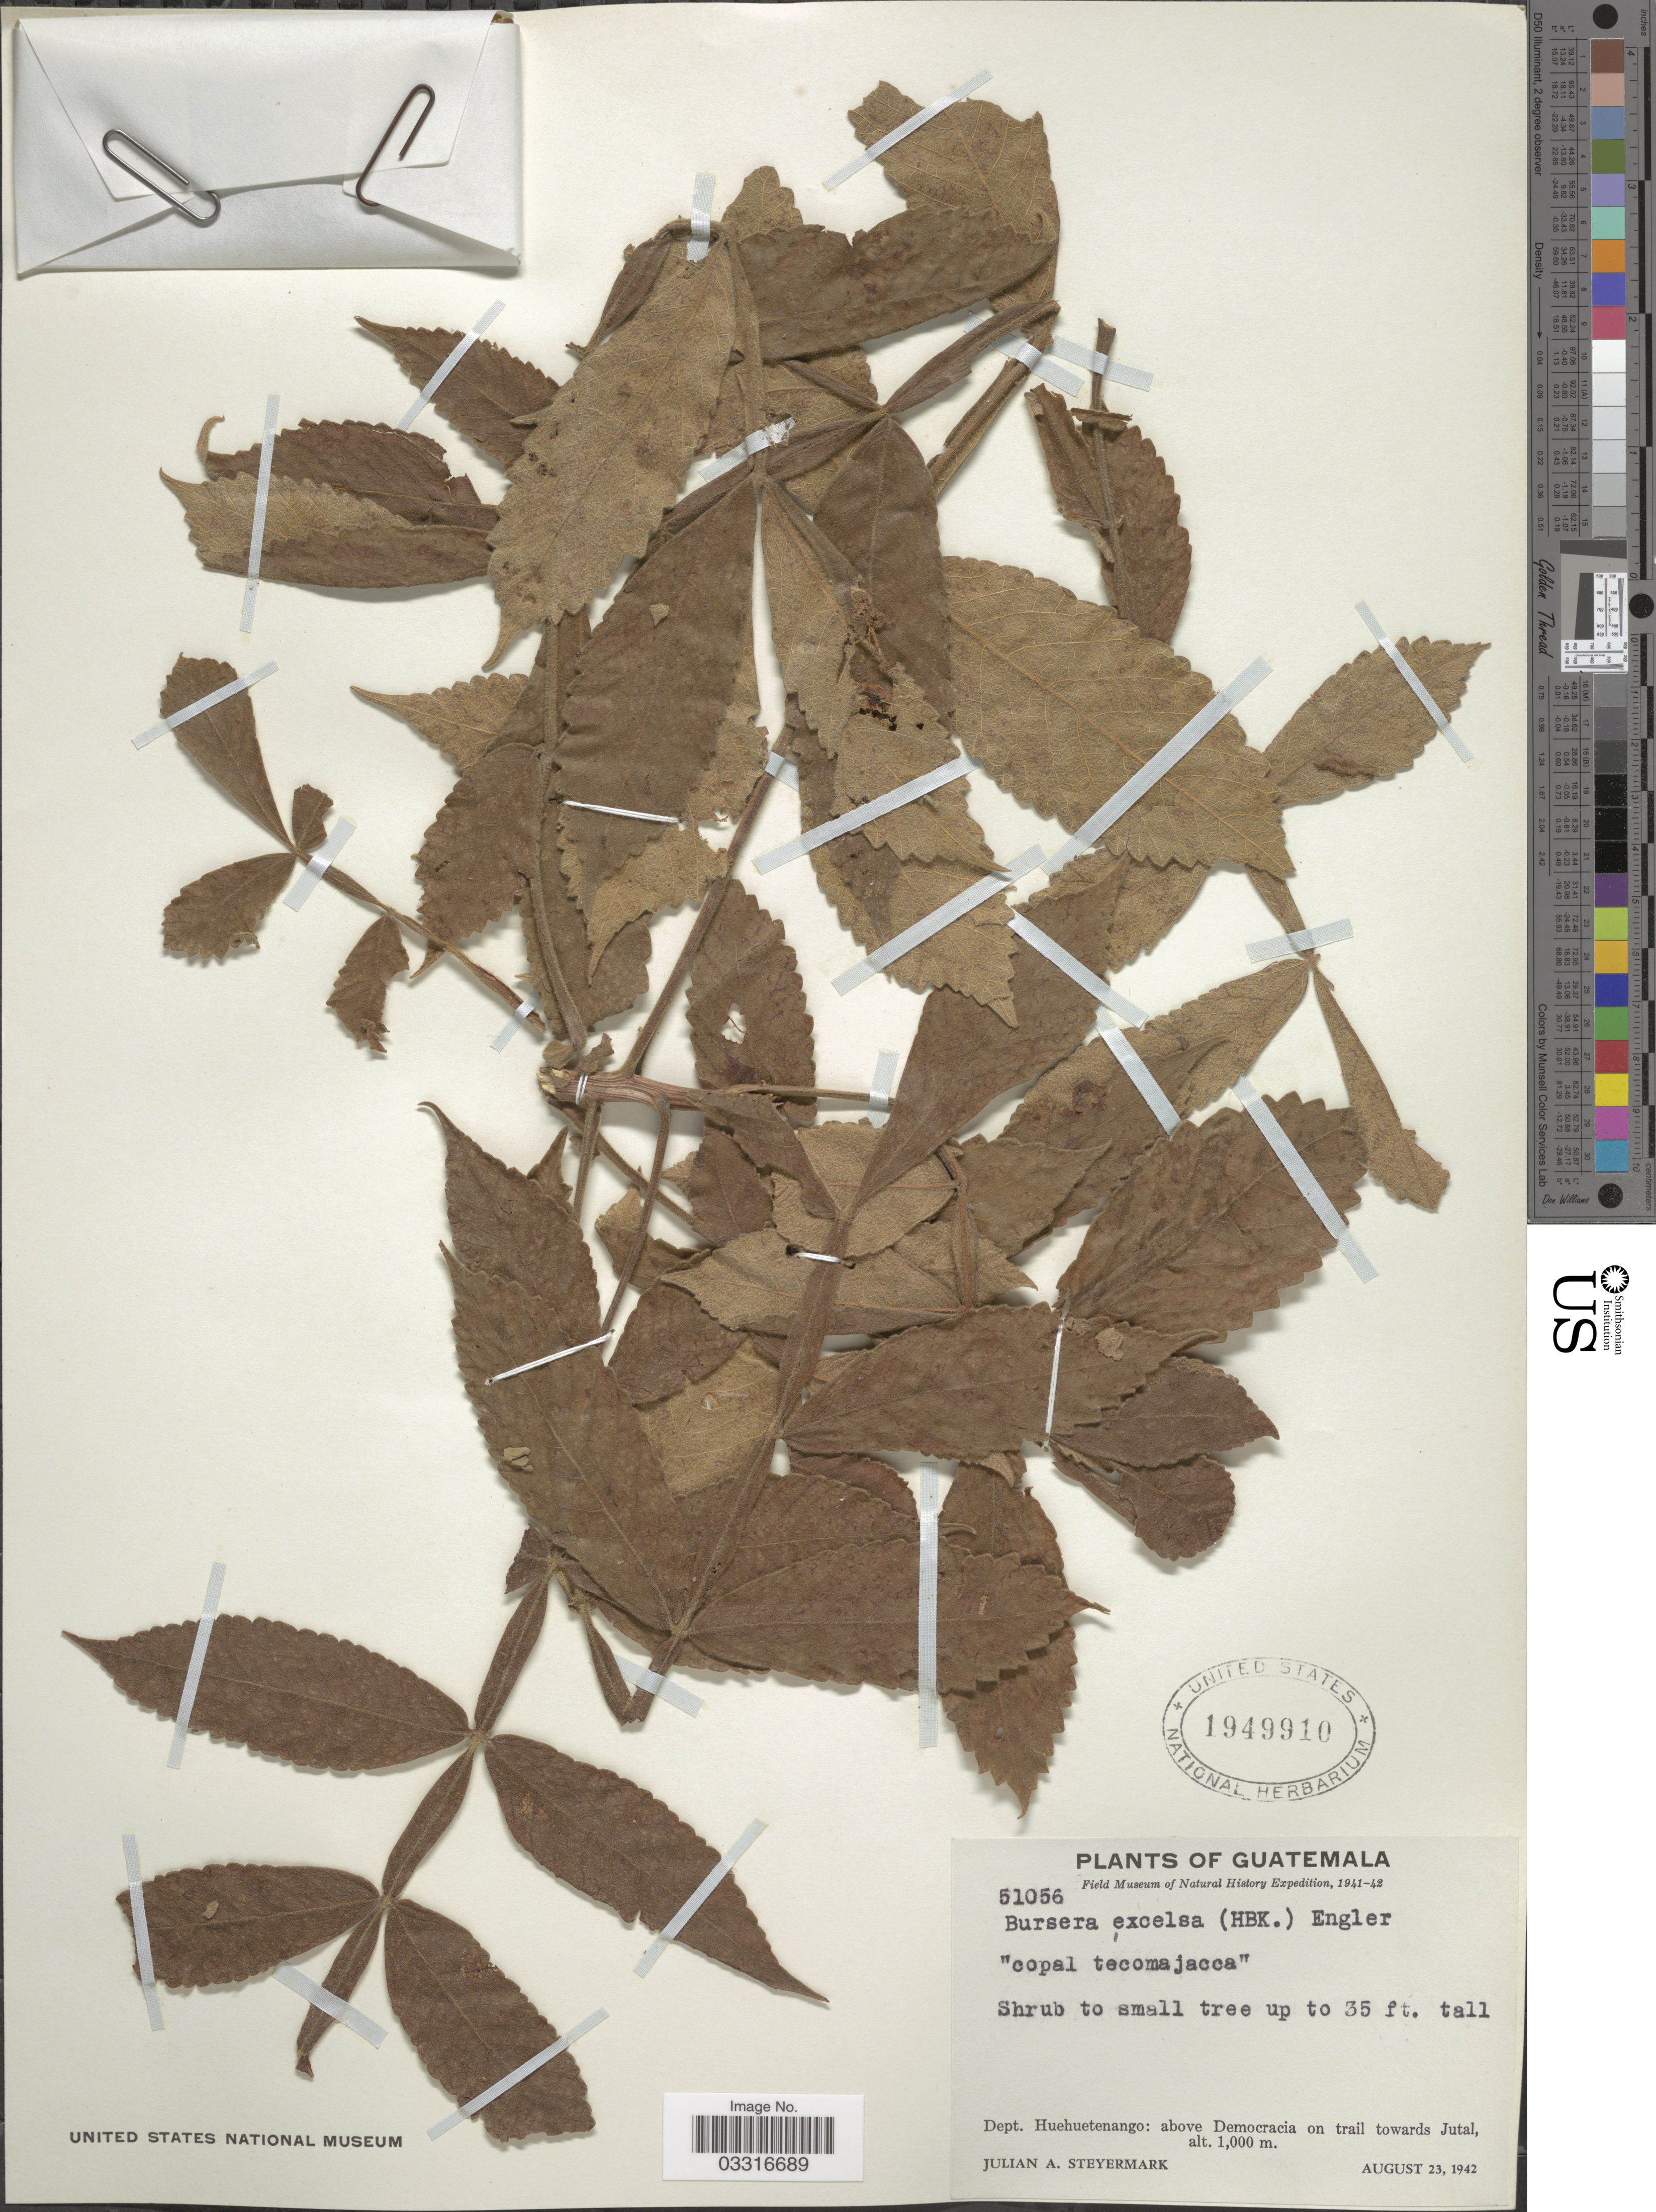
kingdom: Plantae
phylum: Tracheophyta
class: Magnoliopsida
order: Sapindales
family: Burseraceae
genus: Bursera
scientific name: Bursera excelsa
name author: (Kunth) Engl.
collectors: J. Steyermark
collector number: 51056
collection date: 1942-08-23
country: Guatemala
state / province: Huehuetenango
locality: Dept. Huehuetenango: above Democracia on trail towards Jutal.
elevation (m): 1000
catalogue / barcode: US 1949910